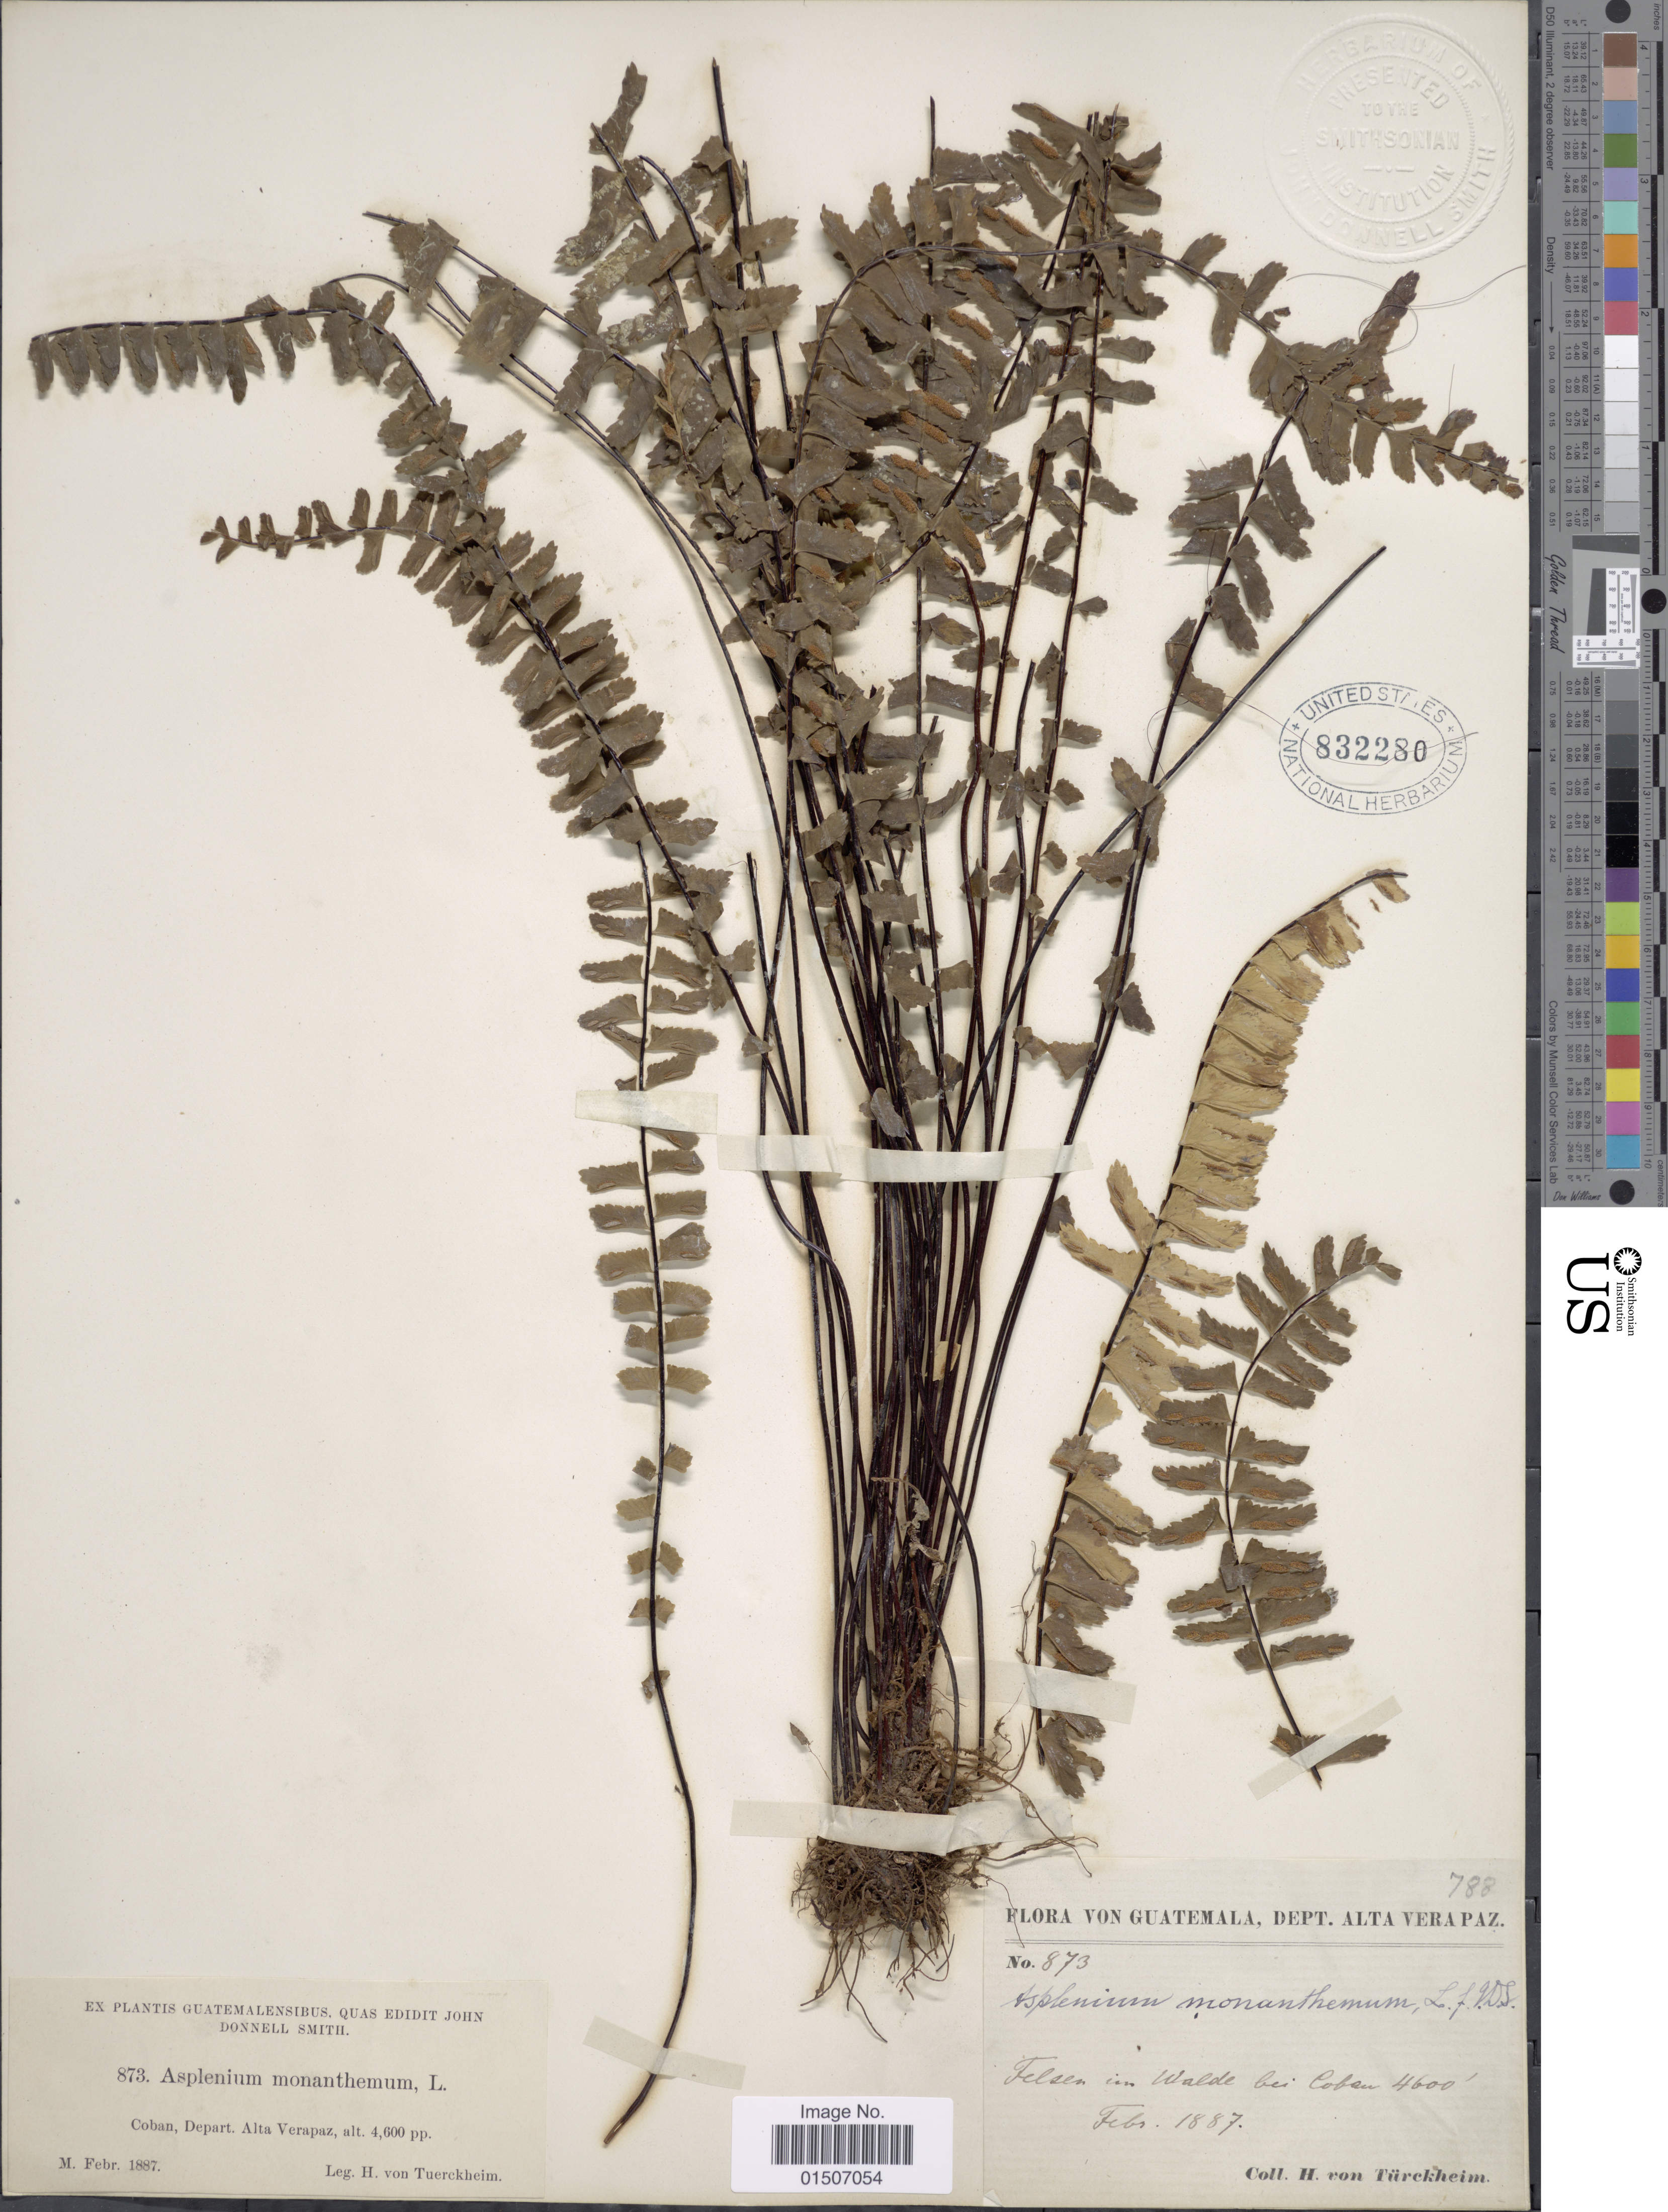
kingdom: Plantae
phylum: Tracheophyta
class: Polypodiopsida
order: Polypodiales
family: Aspleniaceae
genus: Asplenium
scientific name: Asplenium monanthes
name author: L.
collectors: H. von Türckheim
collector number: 873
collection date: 1887-02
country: Guatemala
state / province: Alta Verapaz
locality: Coban, Depart Alta Verapaz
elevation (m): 1402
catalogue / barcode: US 832280